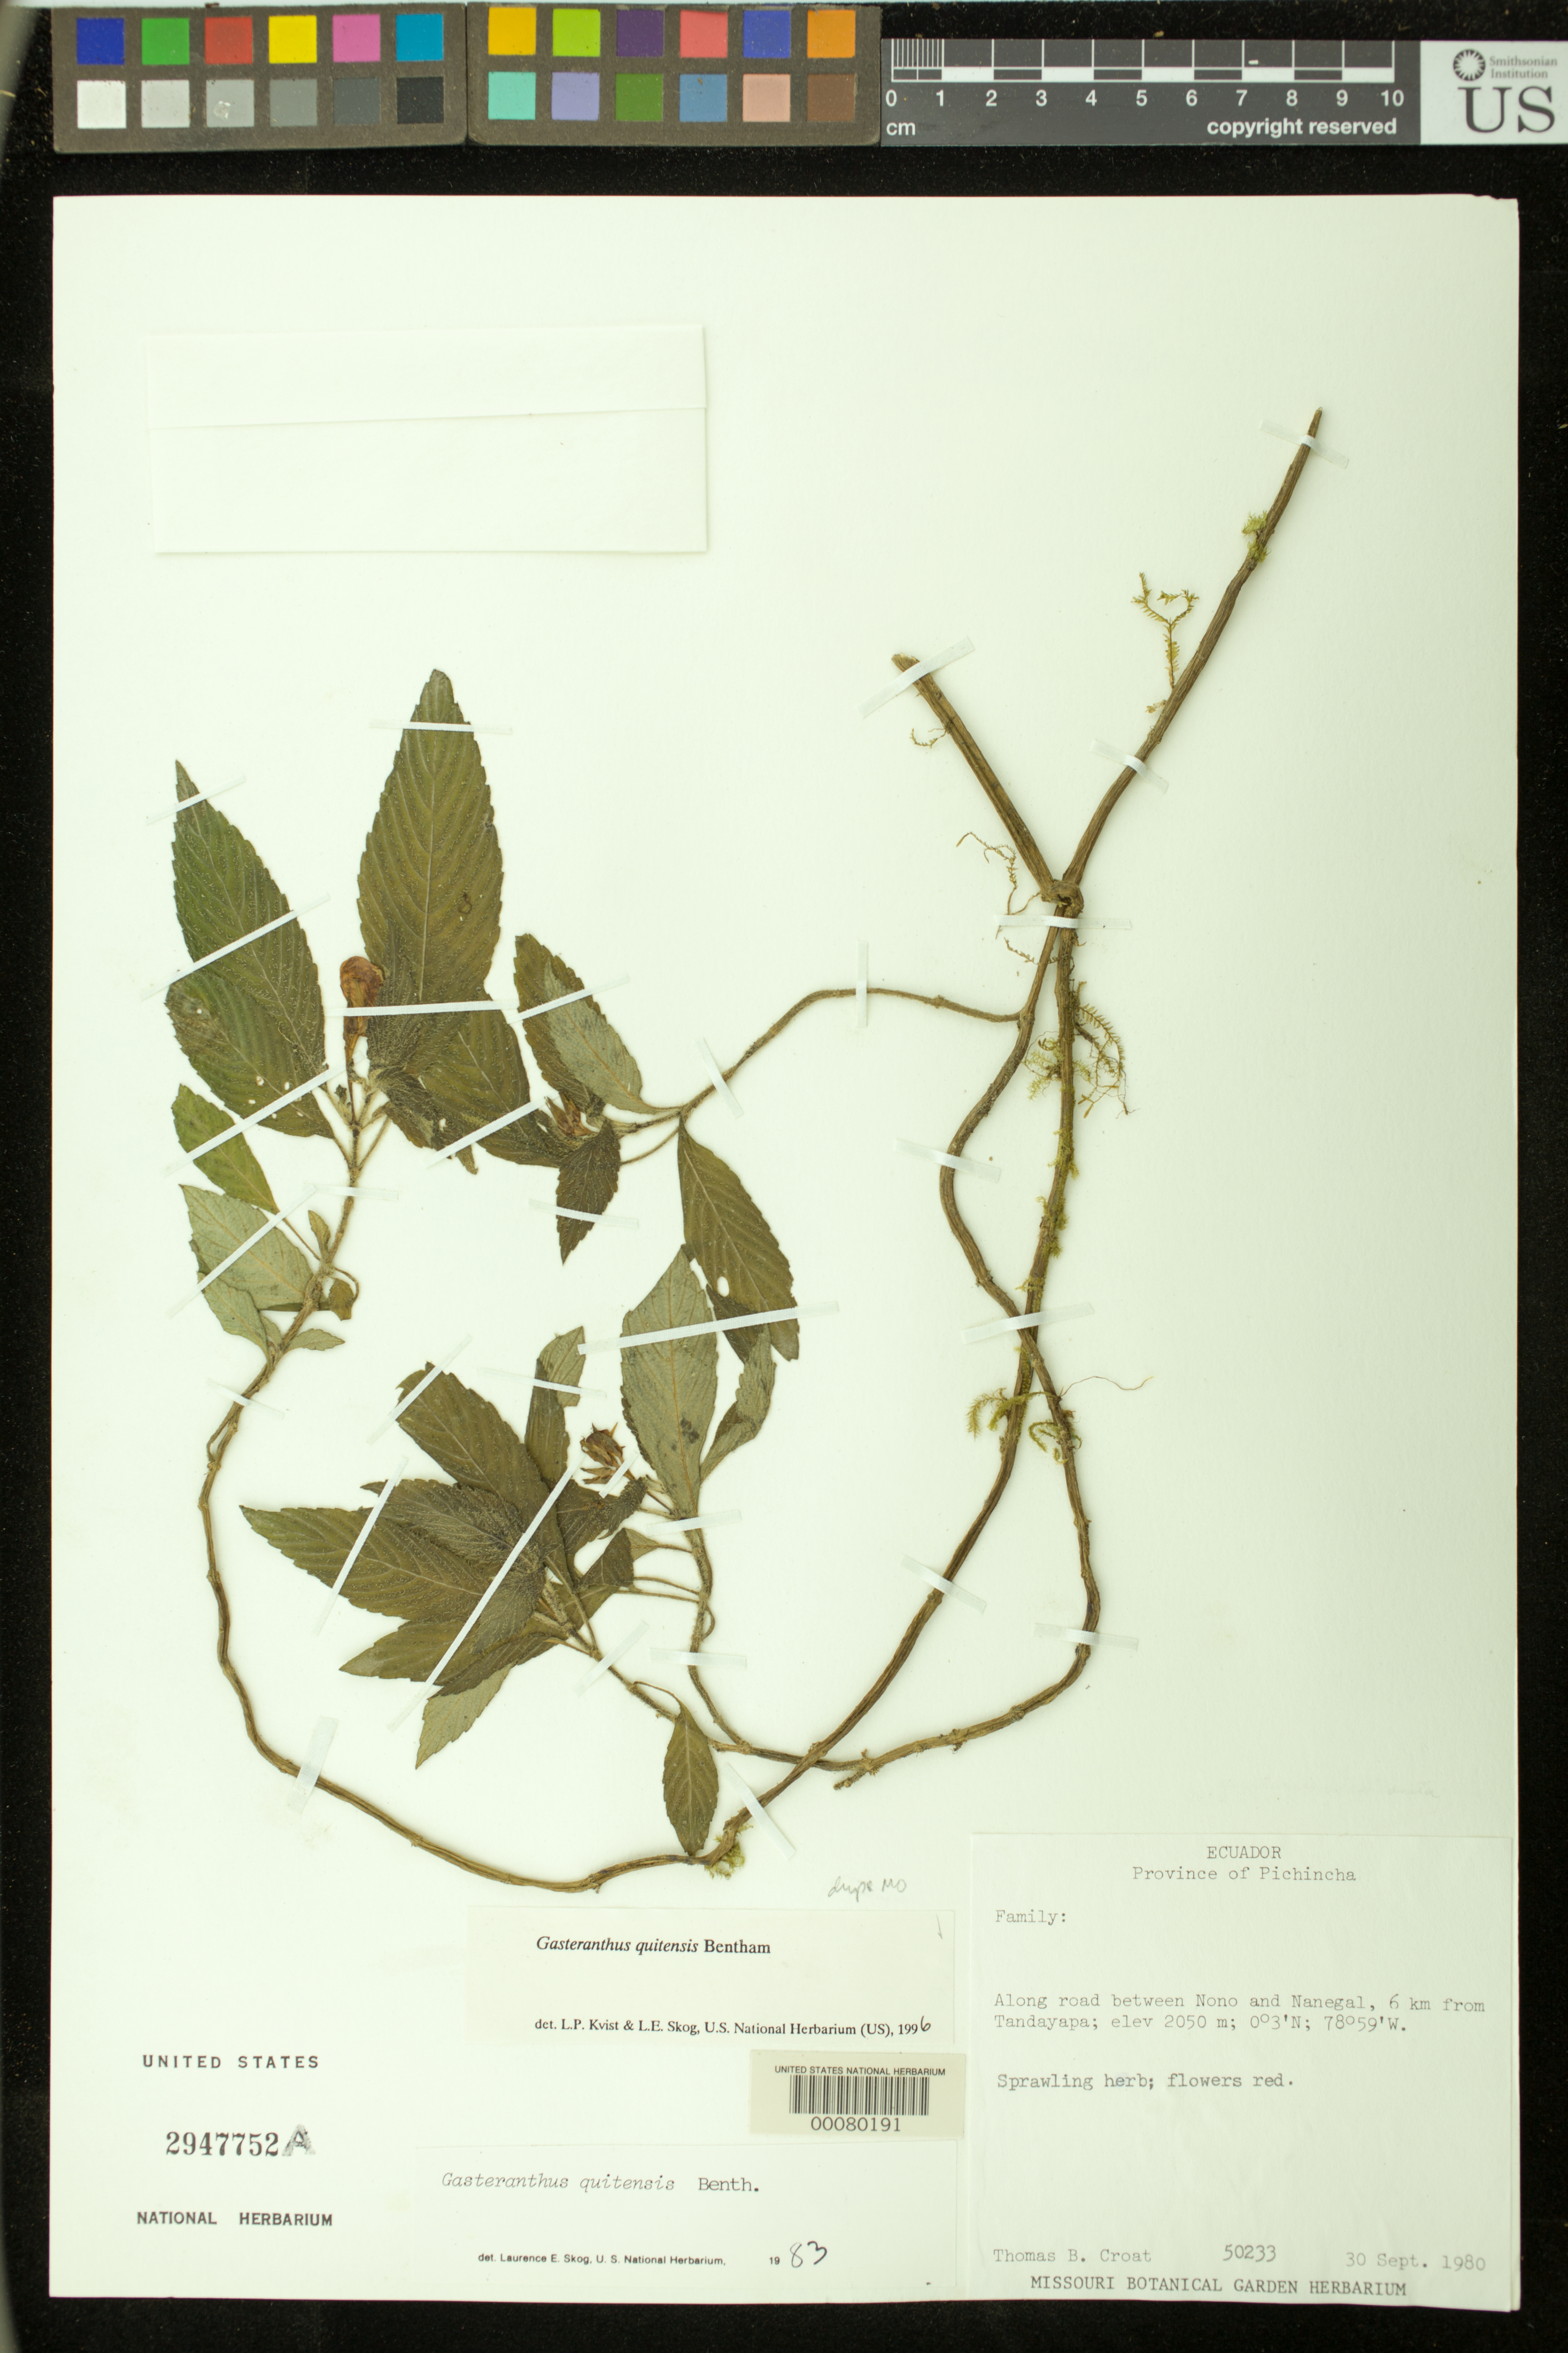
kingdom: Plantae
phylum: Tracheophyta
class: Magnoliopsida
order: Lamiales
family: Gesneriaceae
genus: Gasteranthus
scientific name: Gasteranthus quitensis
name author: Benth.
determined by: Skog, Laurence E.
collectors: T. B. Croat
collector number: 50233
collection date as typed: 30 Sep 1980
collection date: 1980-09-30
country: Ecuador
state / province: Pichincha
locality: Along road between Nono and Nanegal, 6 km from Tandayapa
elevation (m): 2050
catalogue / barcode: US 2947752